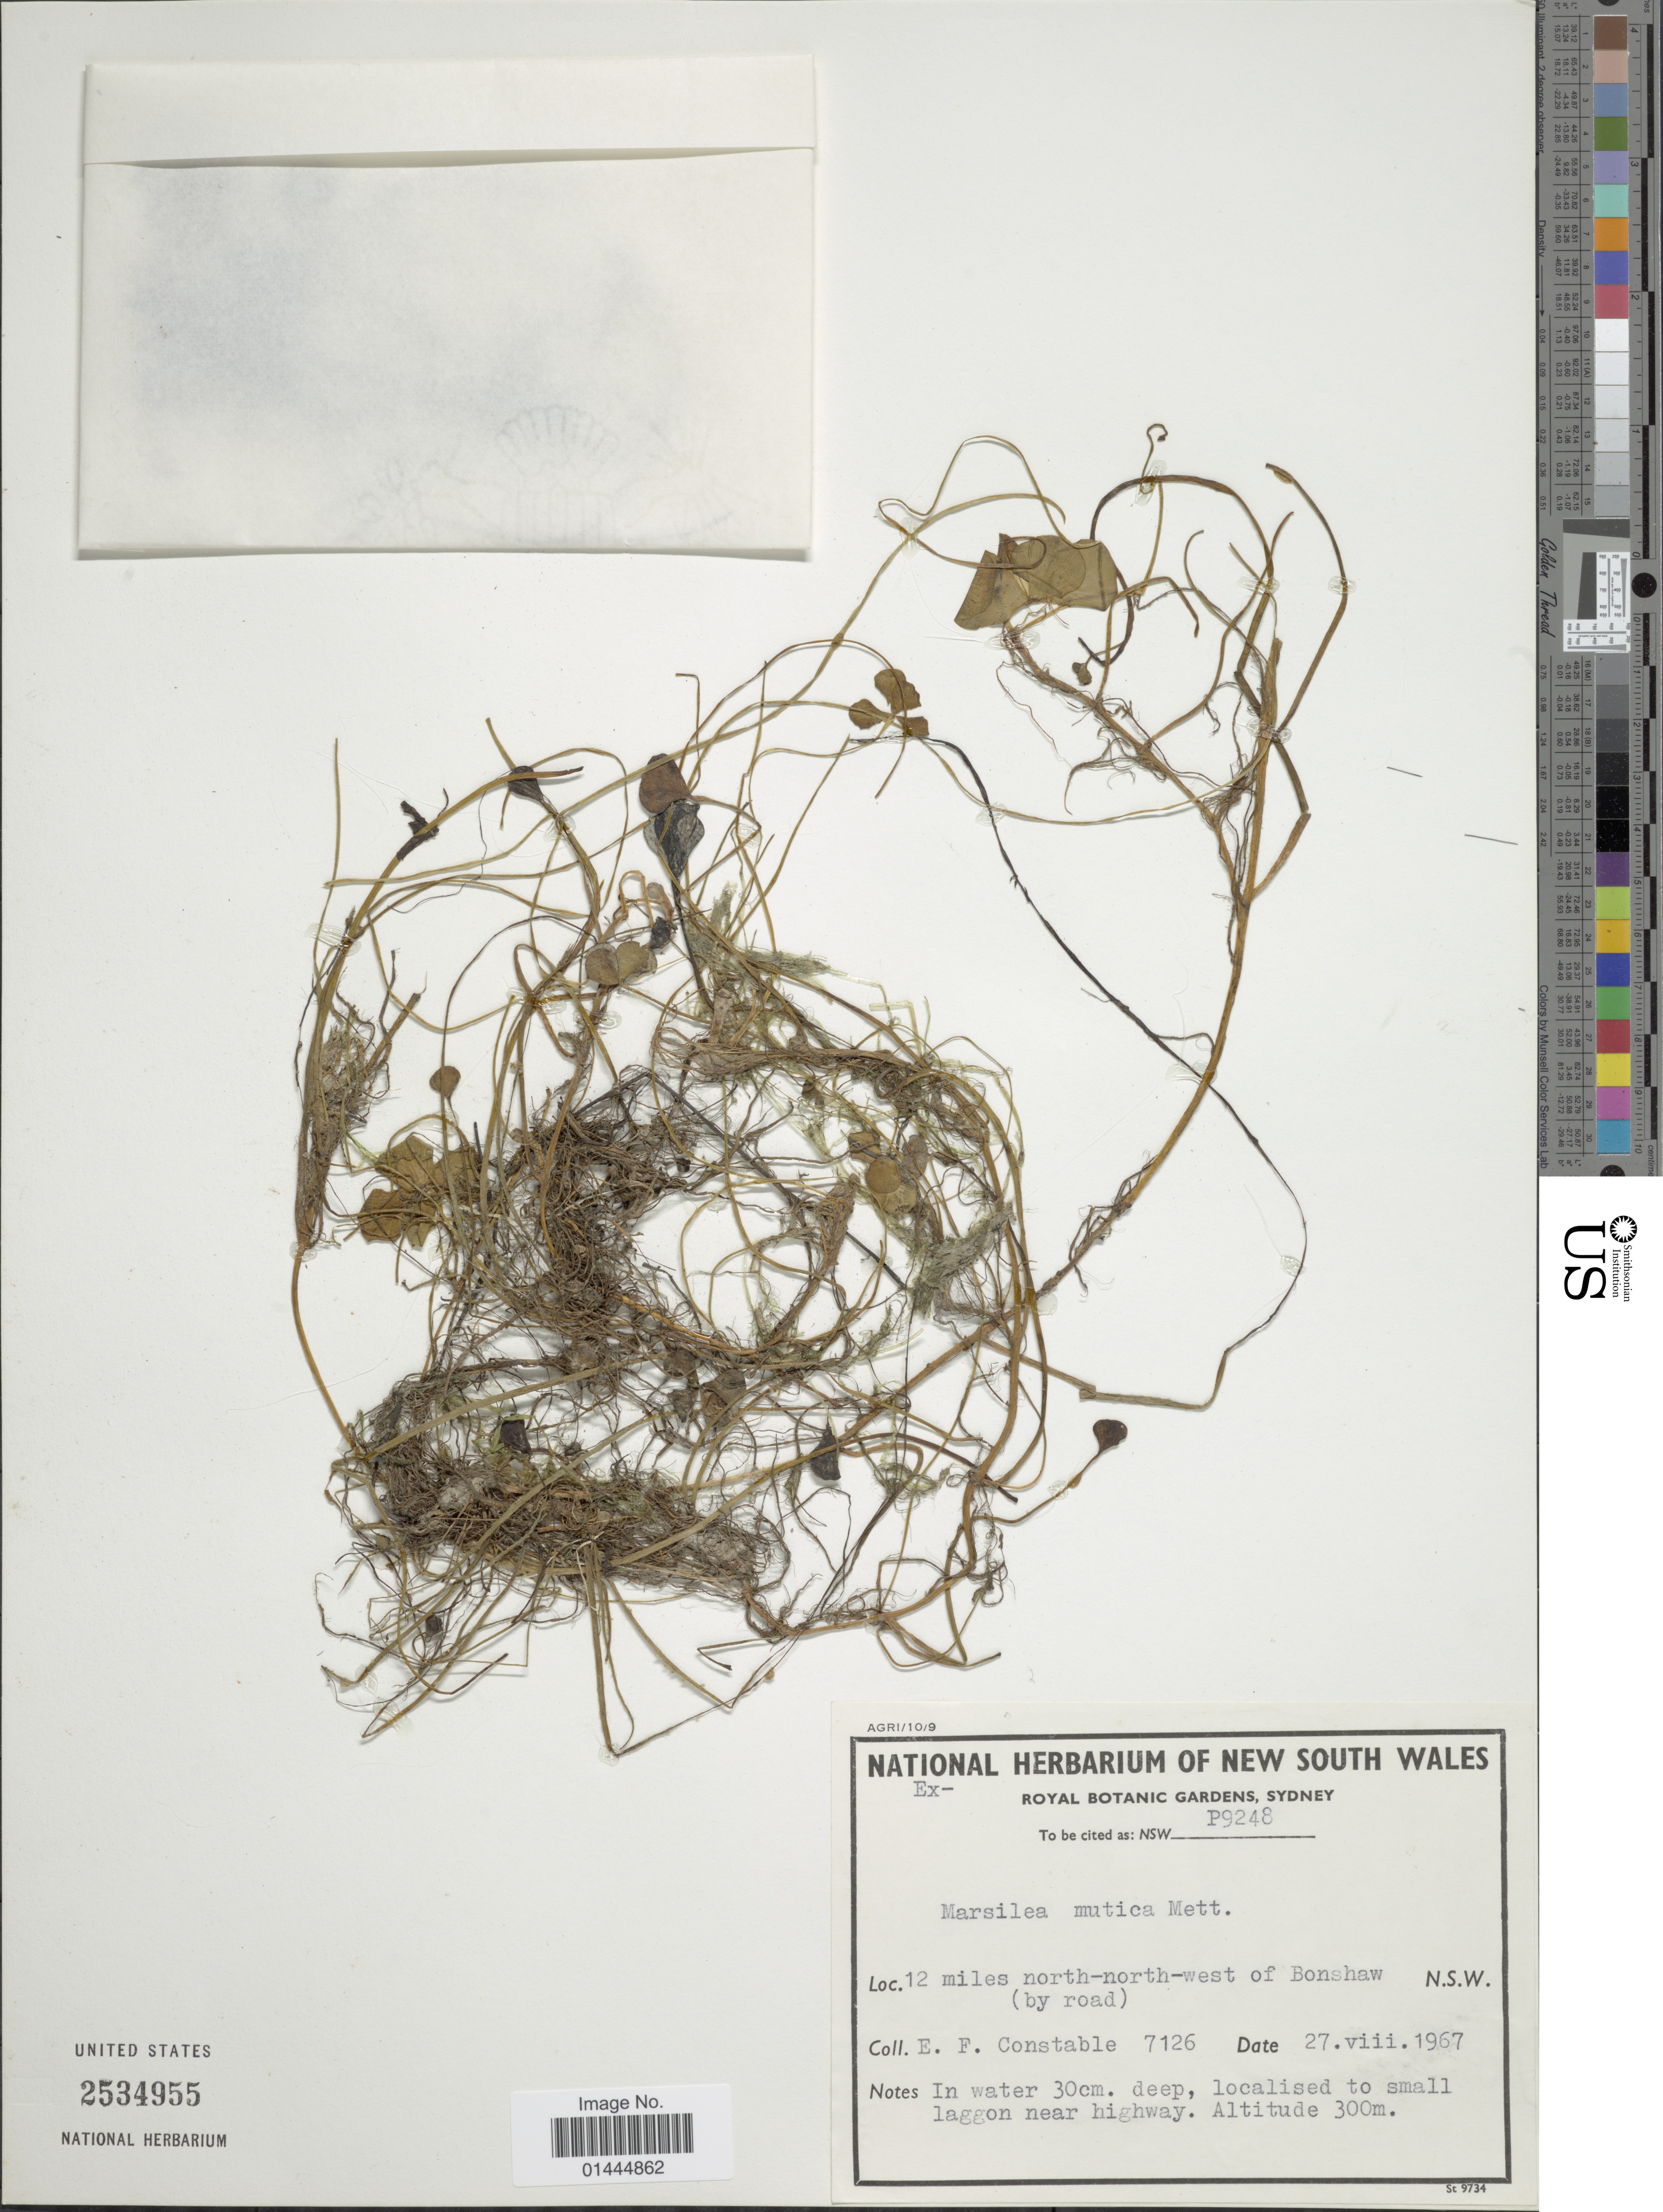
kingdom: Plantae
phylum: Tracheophyta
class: Polypodiopsida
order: Salviniales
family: Marsileaceae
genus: Marsilea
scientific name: Marsilea mutica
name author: Mett.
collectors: E. F. Constable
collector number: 7126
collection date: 1967-08-27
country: Australia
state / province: New South Wales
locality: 12 miles north-north-west of Bonshaw (by road), near highway.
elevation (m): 300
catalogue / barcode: US 2534955